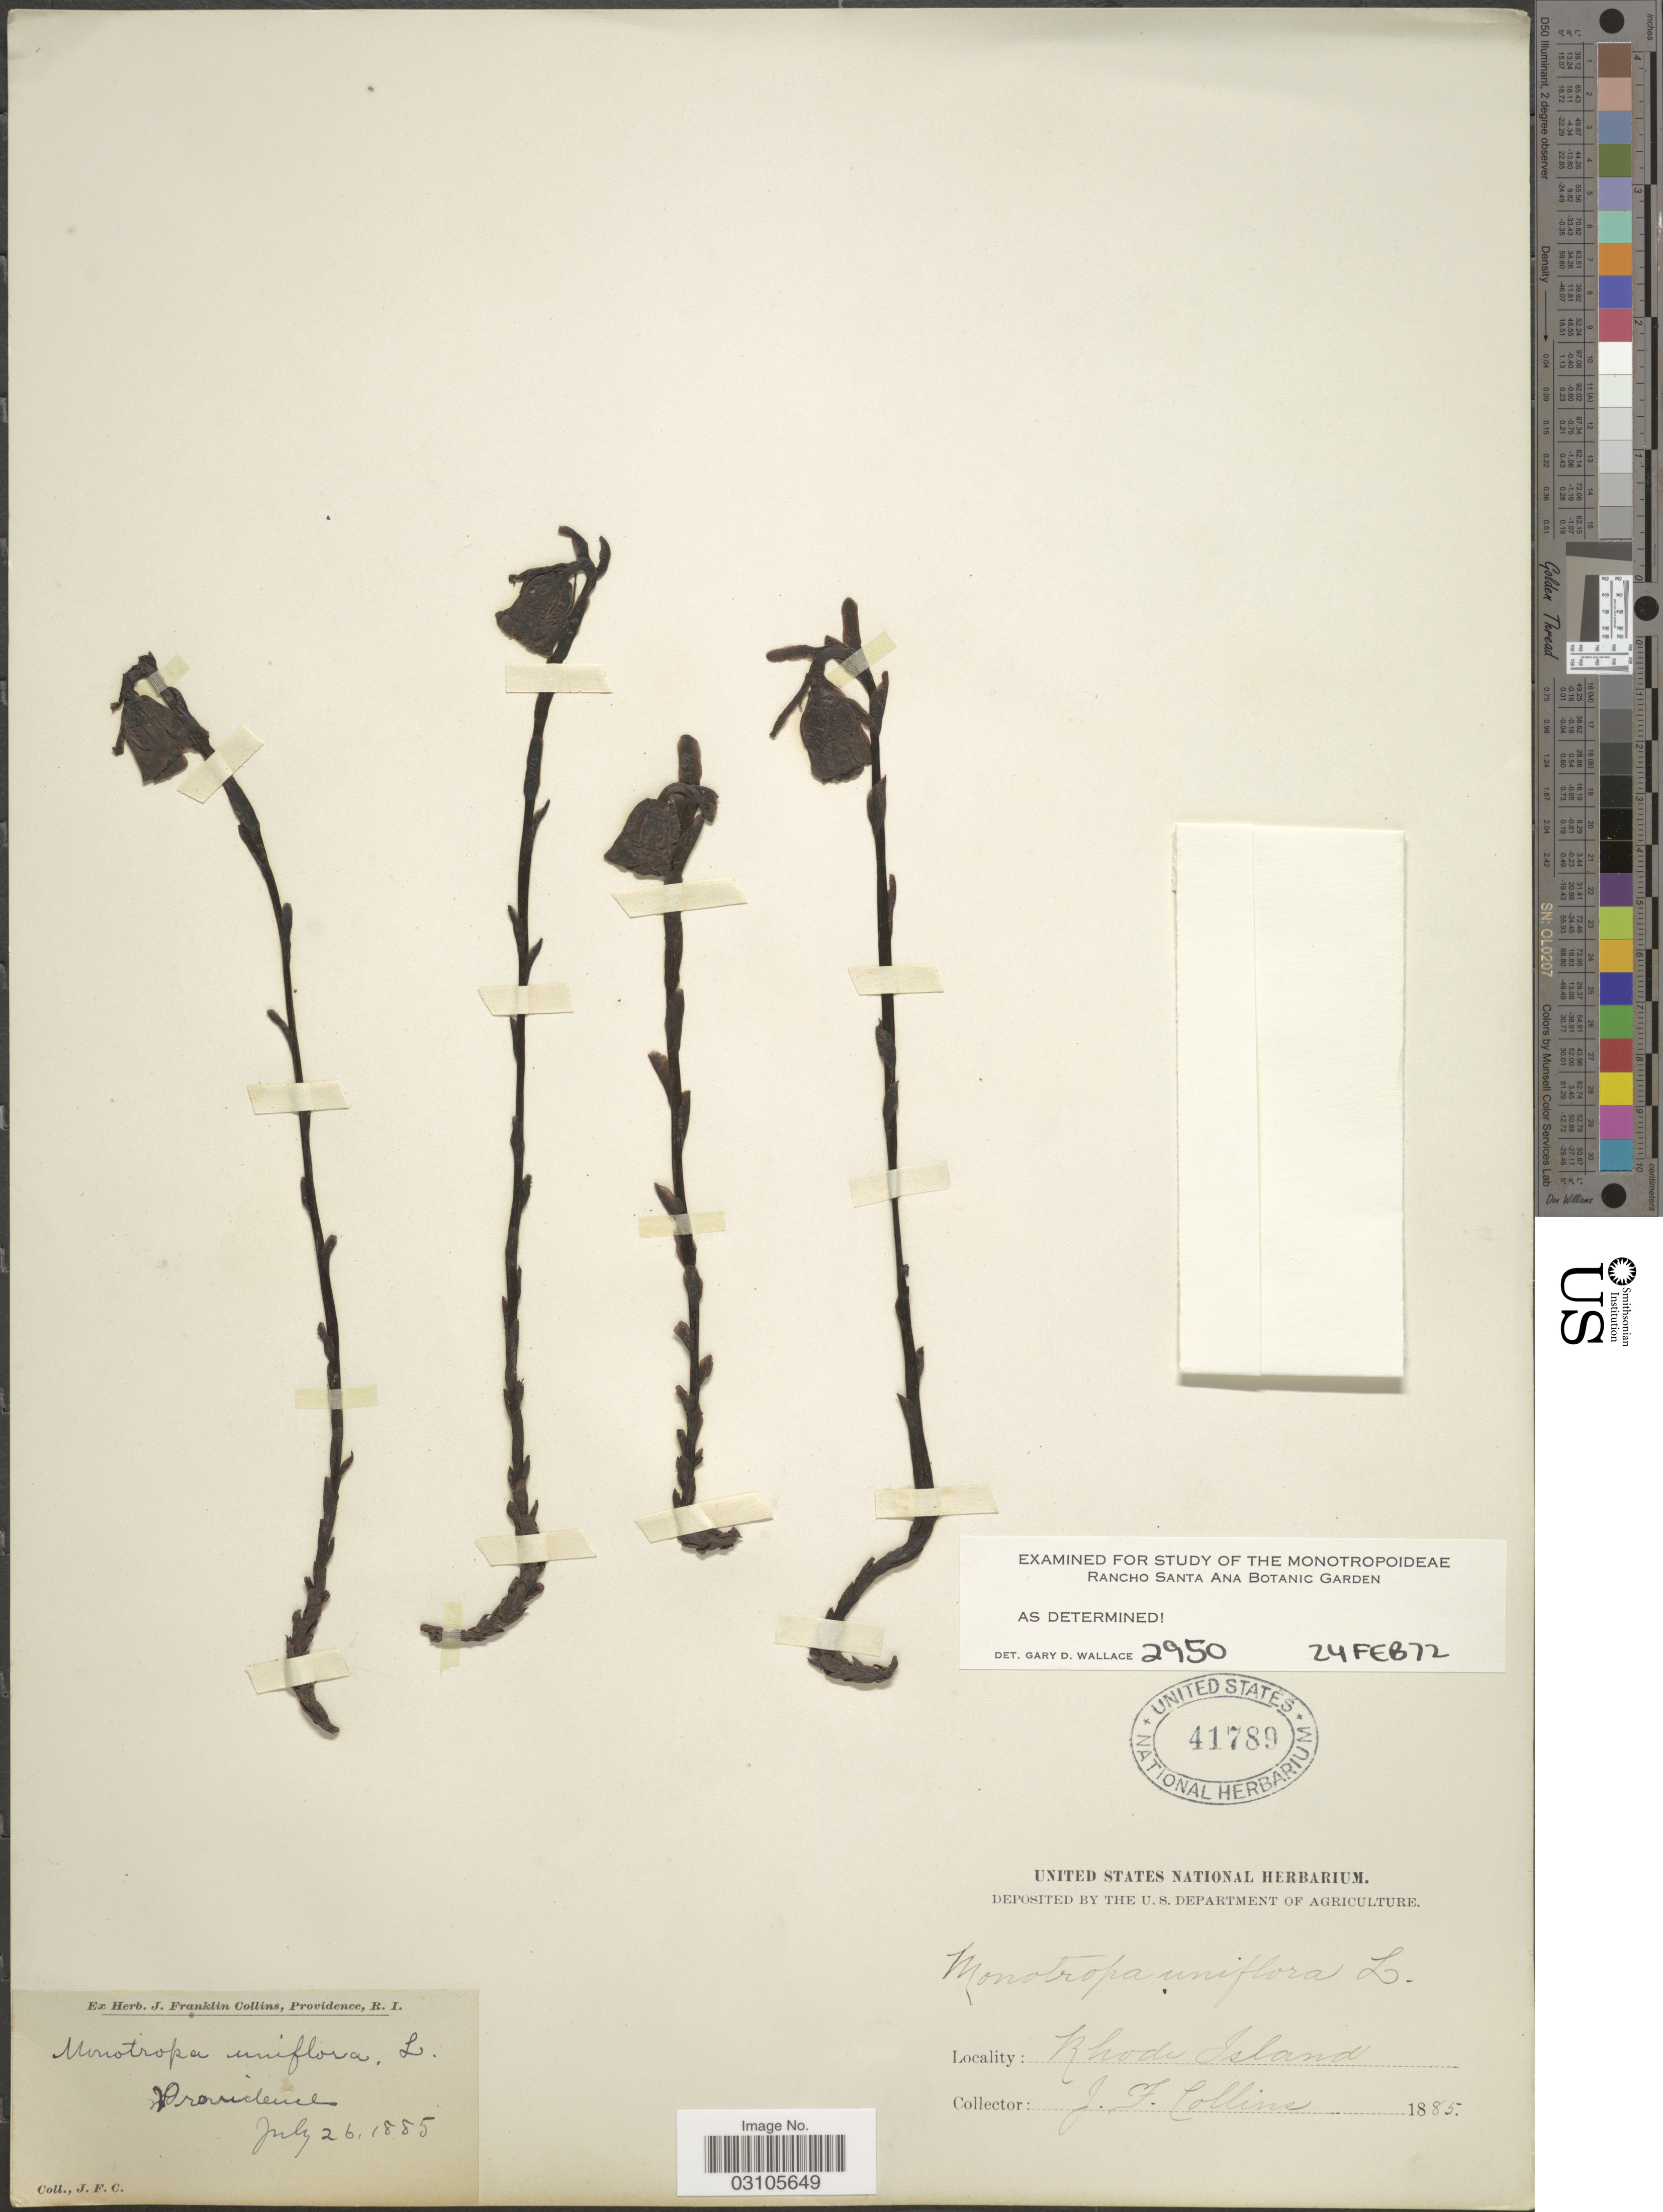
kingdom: Plantae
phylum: Tracheophyta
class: Magnoliopsida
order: Ericales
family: Ericaceae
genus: Monotropa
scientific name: Monotropa uniflora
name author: L.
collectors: J. Collins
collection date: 1885-07-26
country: United States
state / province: Rhode Island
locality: Providence.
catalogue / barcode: US 41789